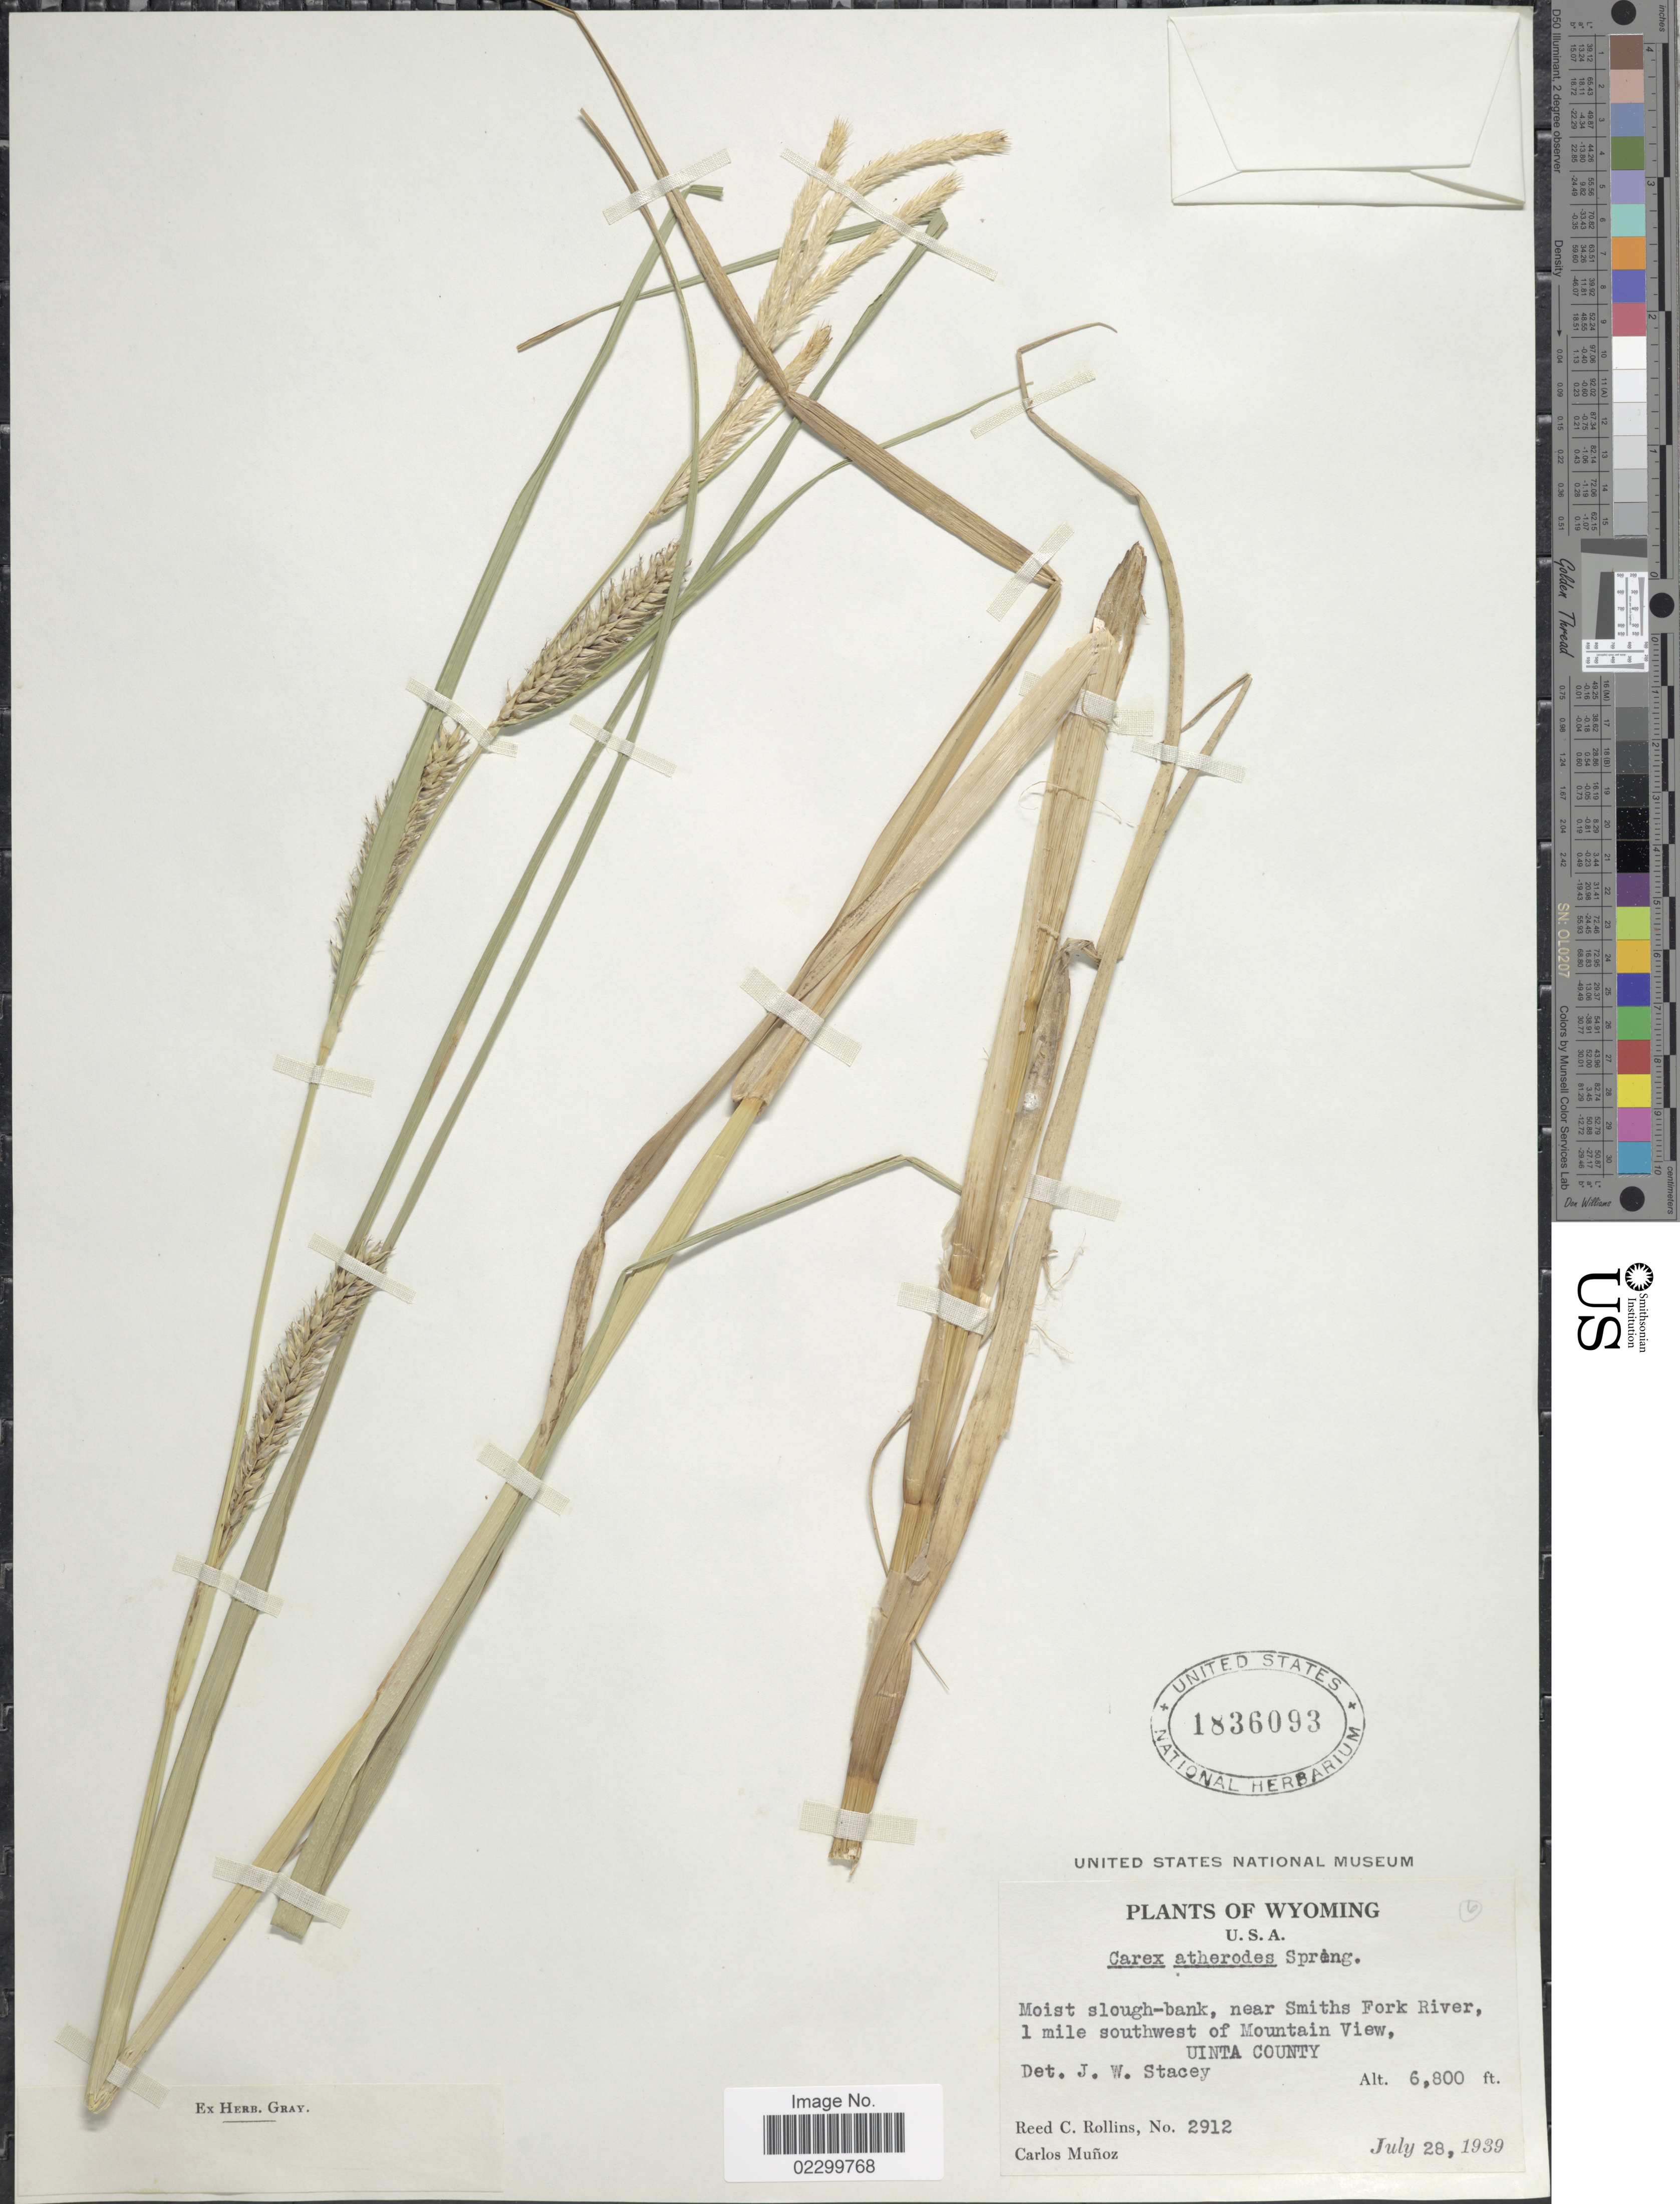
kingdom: Plantae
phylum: Tracheophyta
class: Liliopsida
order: Poales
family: Cyperaceae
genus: Carex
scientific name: Carex atherodes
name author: Spreng.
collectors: R. C. Rollins & C. Muñoz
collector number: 2912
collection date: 1939-07-28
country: United States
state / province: Wyoming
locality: Moist slough-bank, near Smith Fork River, 1 mile southwest of Mountain View, Uinta County.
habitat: moist-slough bank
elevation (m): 2073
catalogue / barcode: US 1836093